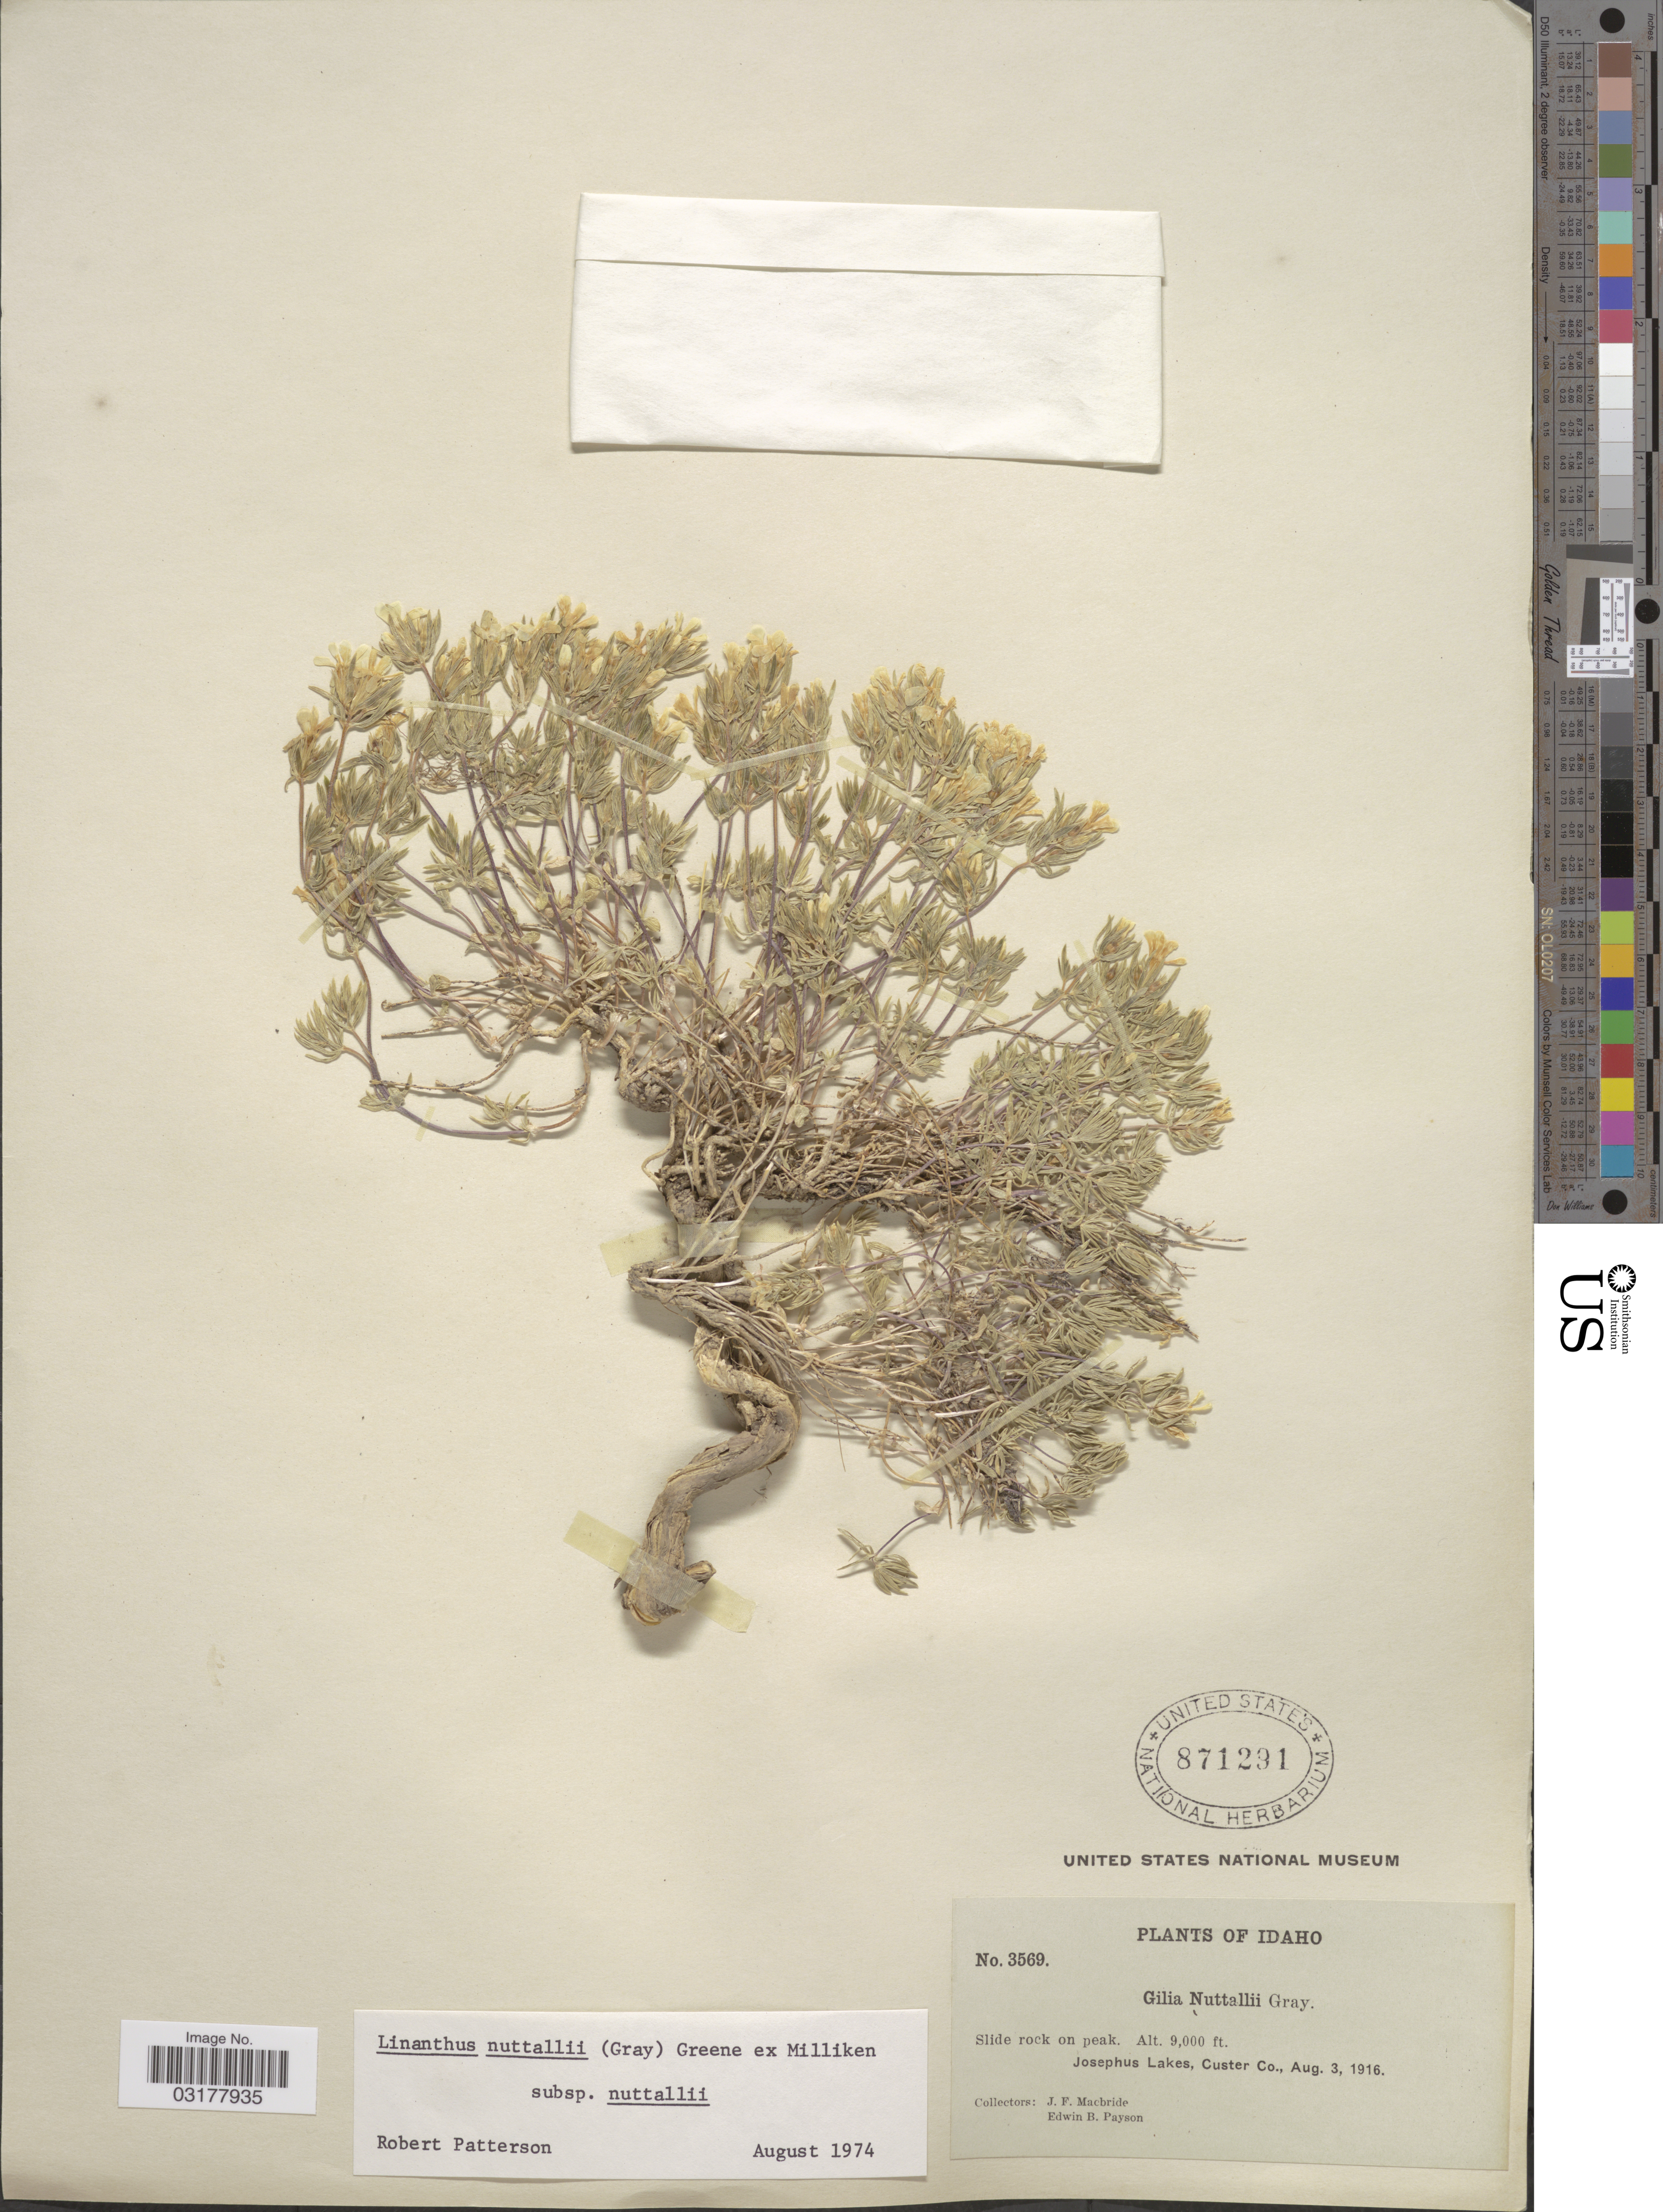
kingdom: Plantae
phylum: Tracheophyta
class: Magnoliopsida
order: Ericales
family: Polemoniaceae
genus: Leptosiphon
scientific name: Leptosiphon nuttallii subsp. nuttallii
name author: (A. Gray) J.M. Porter & L.A. Johnson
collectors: J. F. Macbride & E. B. Payson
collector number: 3569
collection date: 1916-08-03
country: United States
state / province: Idaho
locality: Slide rock on peak. Josephus Lakes, Custer Co.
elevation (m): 2743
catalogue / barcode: US 871291